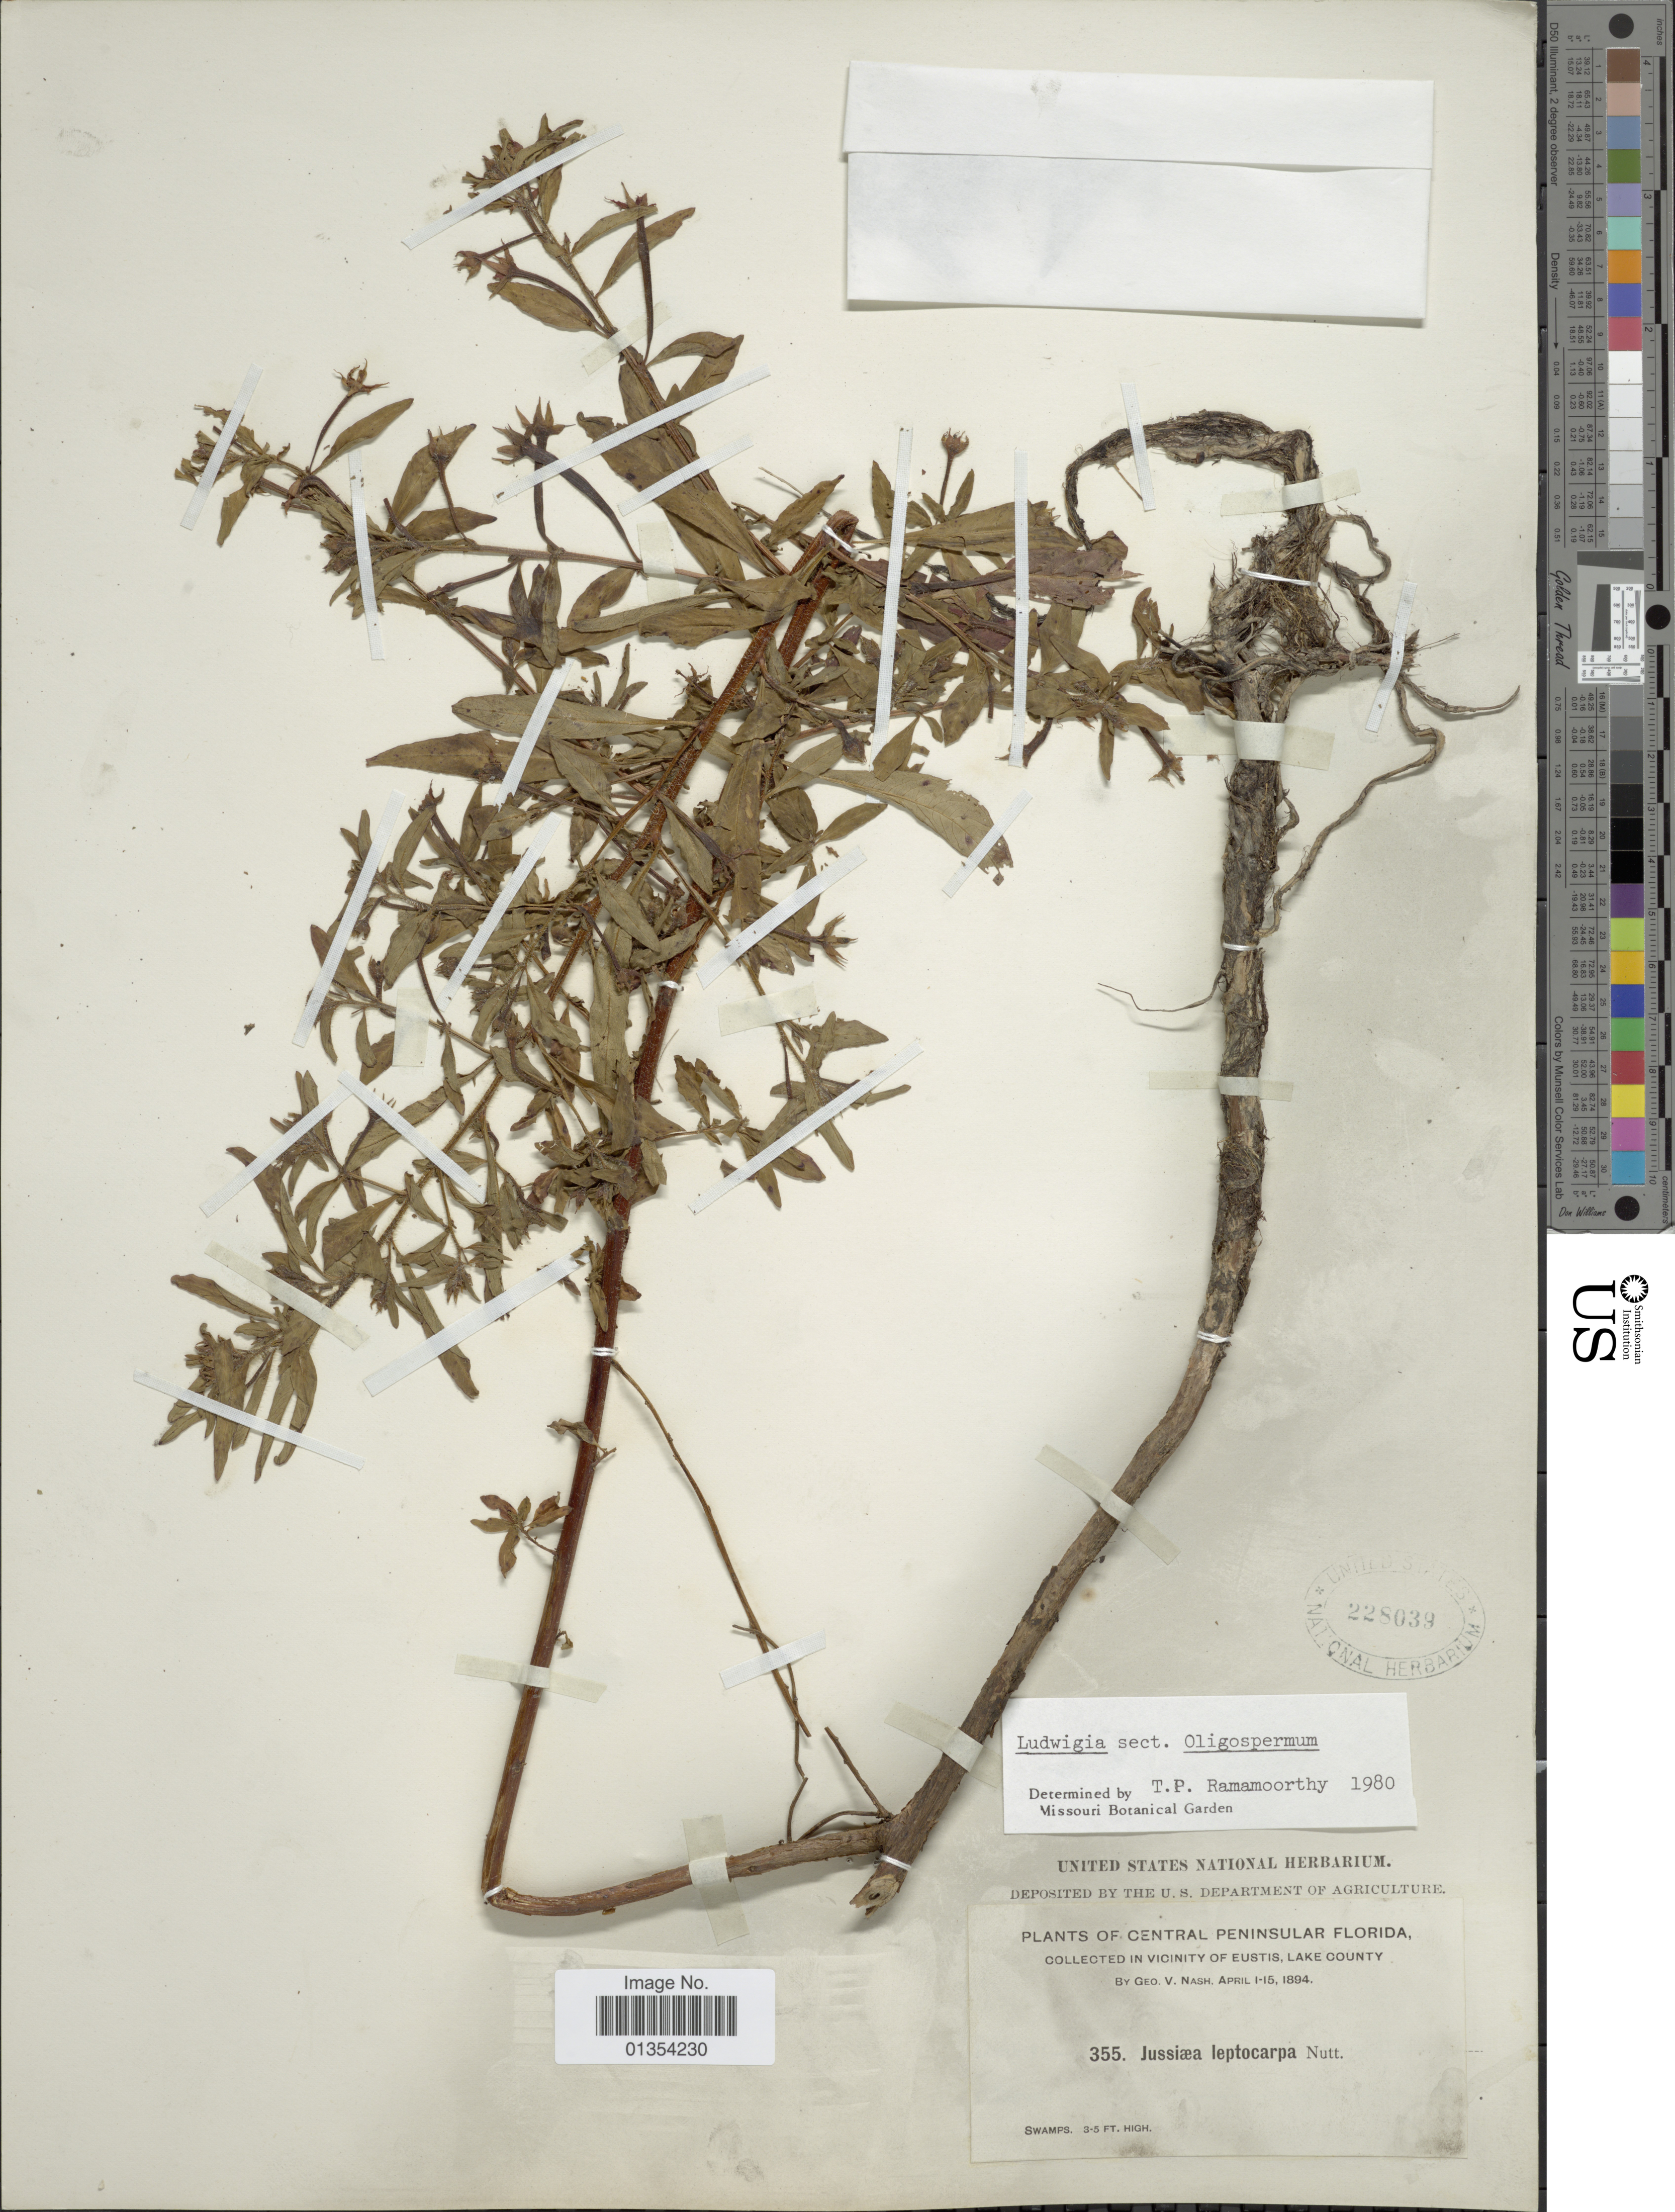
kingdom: Plantae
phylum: Tracheophyta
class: Magnoliopsida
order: Myrtales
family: Onagraceae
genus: Ludwigia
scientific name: Ludwigia leptocarpa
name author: (Nutt.) H. Hara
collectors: G. V. Nash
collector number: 355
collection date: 1894-04-01/1894-04-15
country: United States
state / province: Florida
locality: Central Peninsular, Vicinity of Eustis, Lake County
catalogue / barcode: US 228039